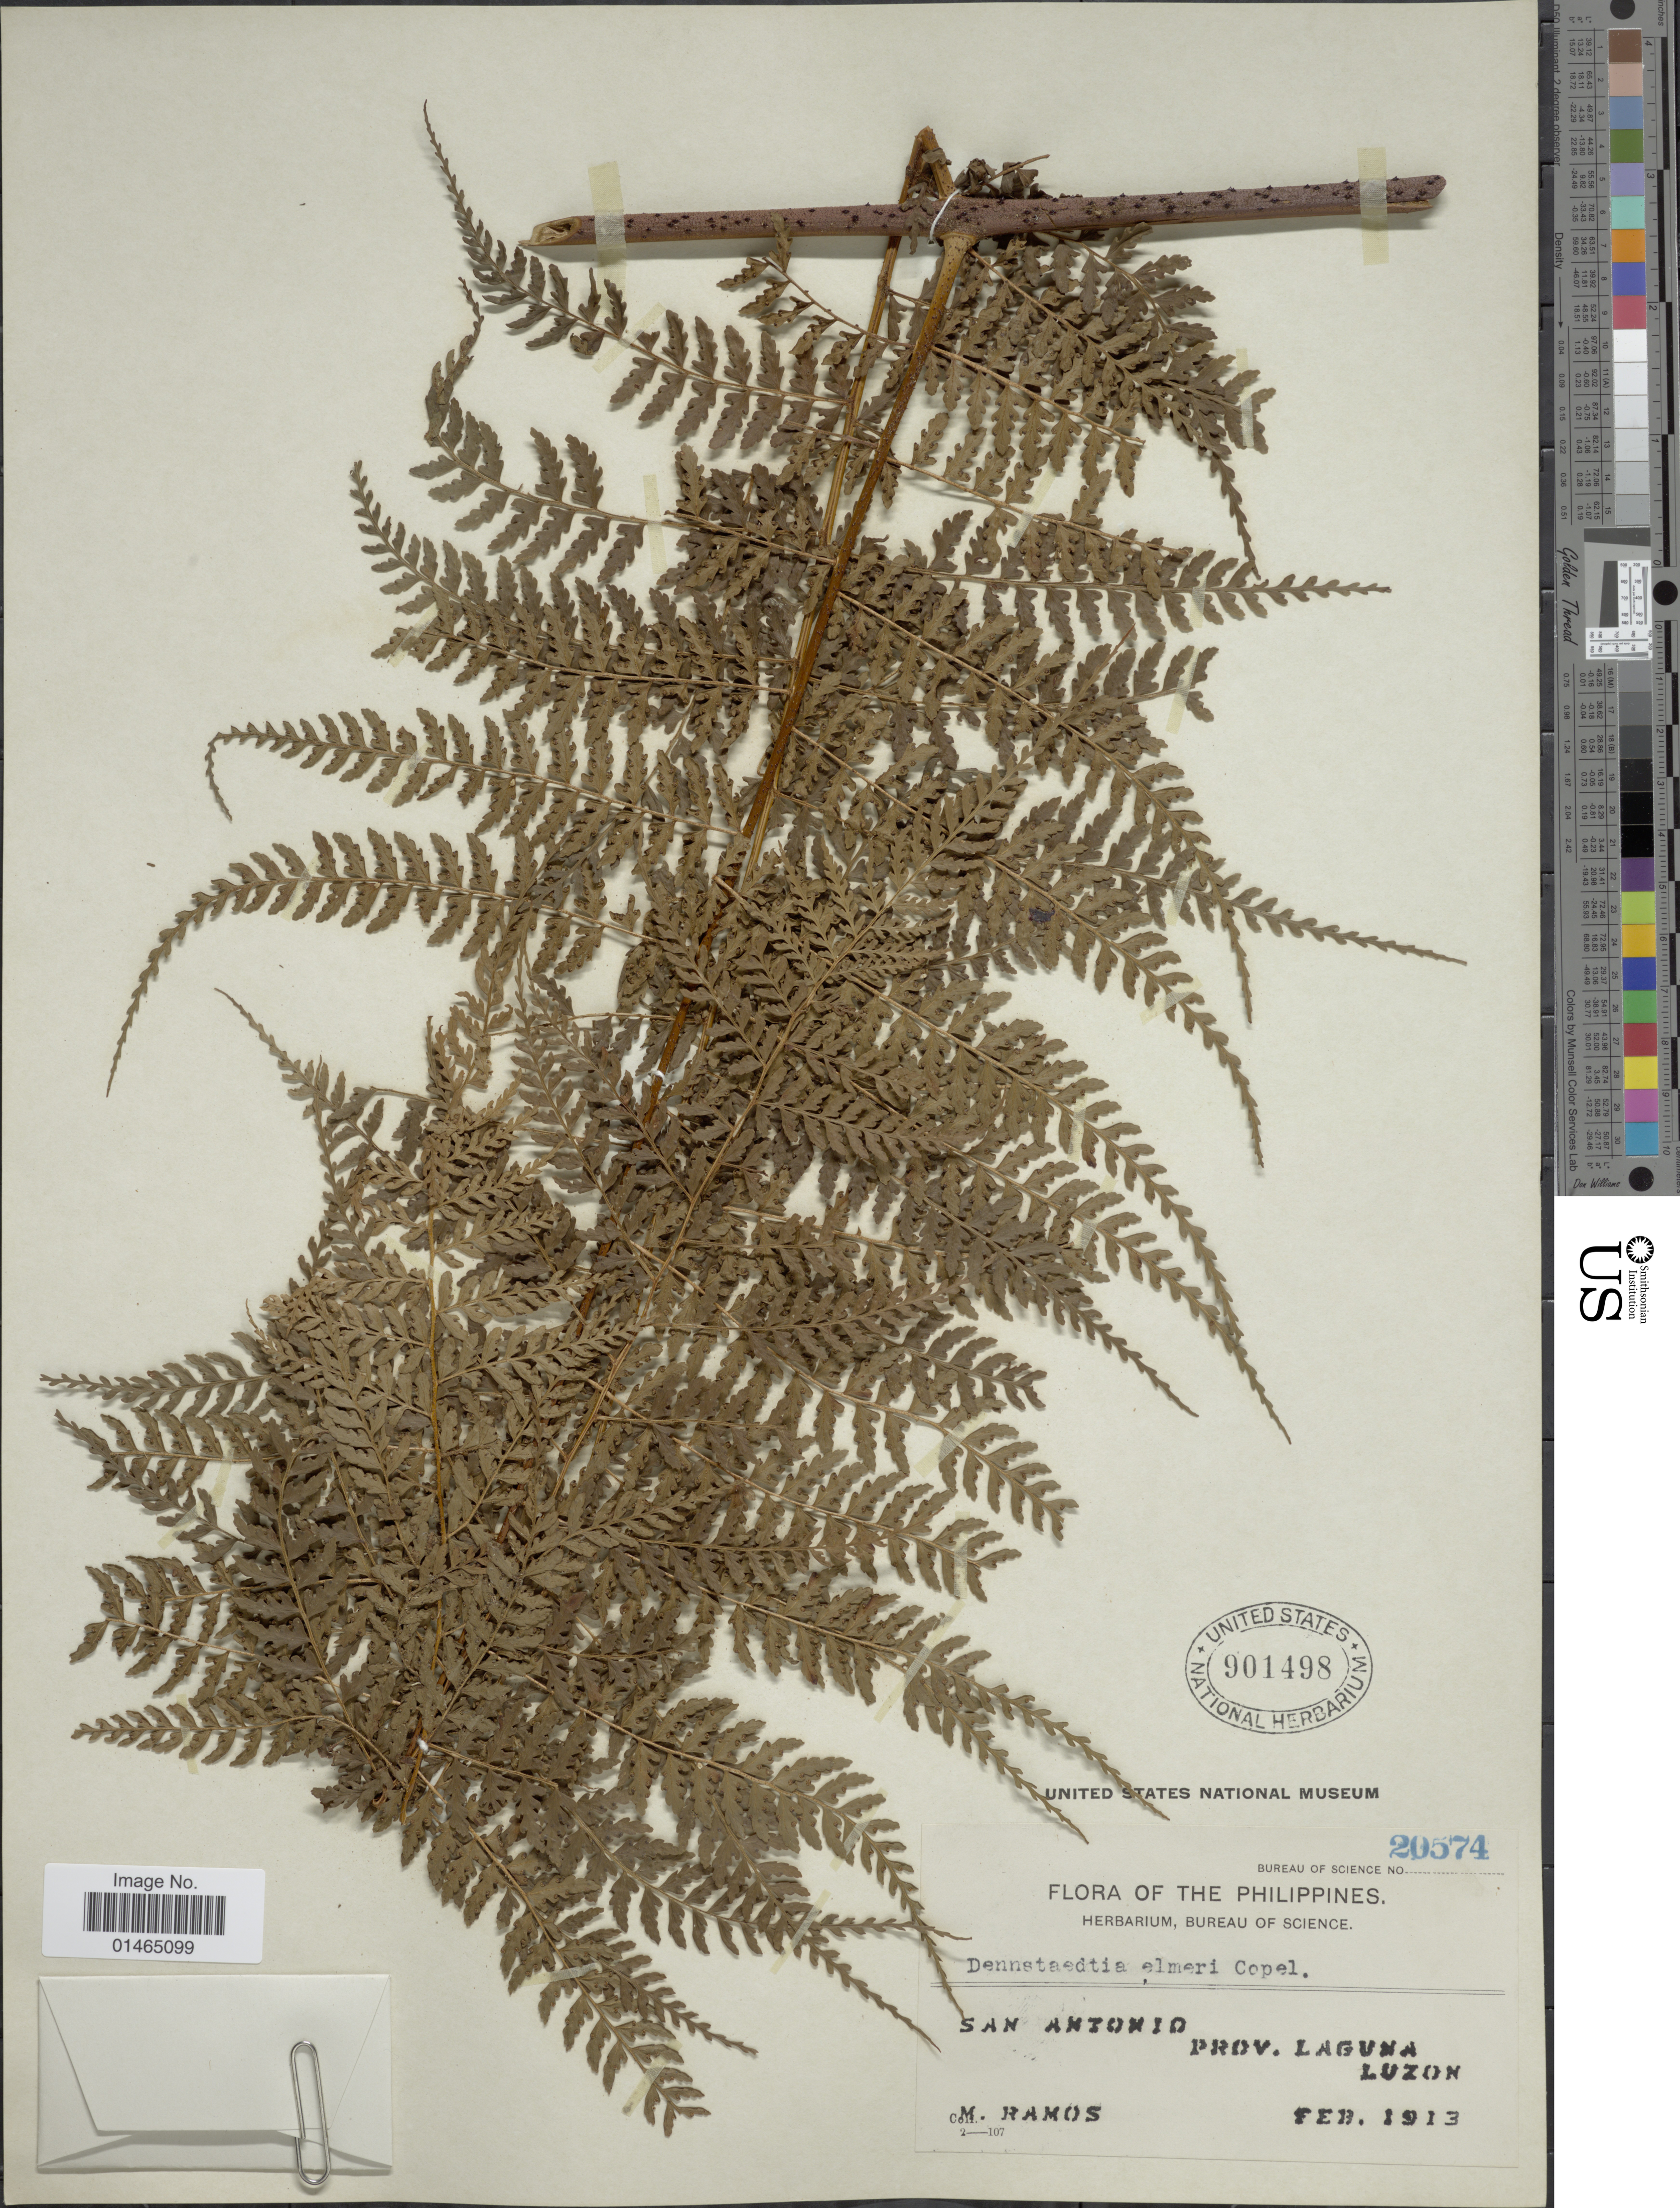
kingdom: Plantae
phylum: Tracheophyta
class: Polypodiopsida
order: Polypodiales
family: Dennstaedtiaceae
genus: Dennstaedtia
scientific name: Dennstaedtia elmeri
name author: Copel. in Elmer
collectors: M. Ramos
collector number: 20574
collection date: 1913-02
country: Philippines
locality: San Antonio. Prov. Laguna, Luzon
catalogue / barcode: US 901498